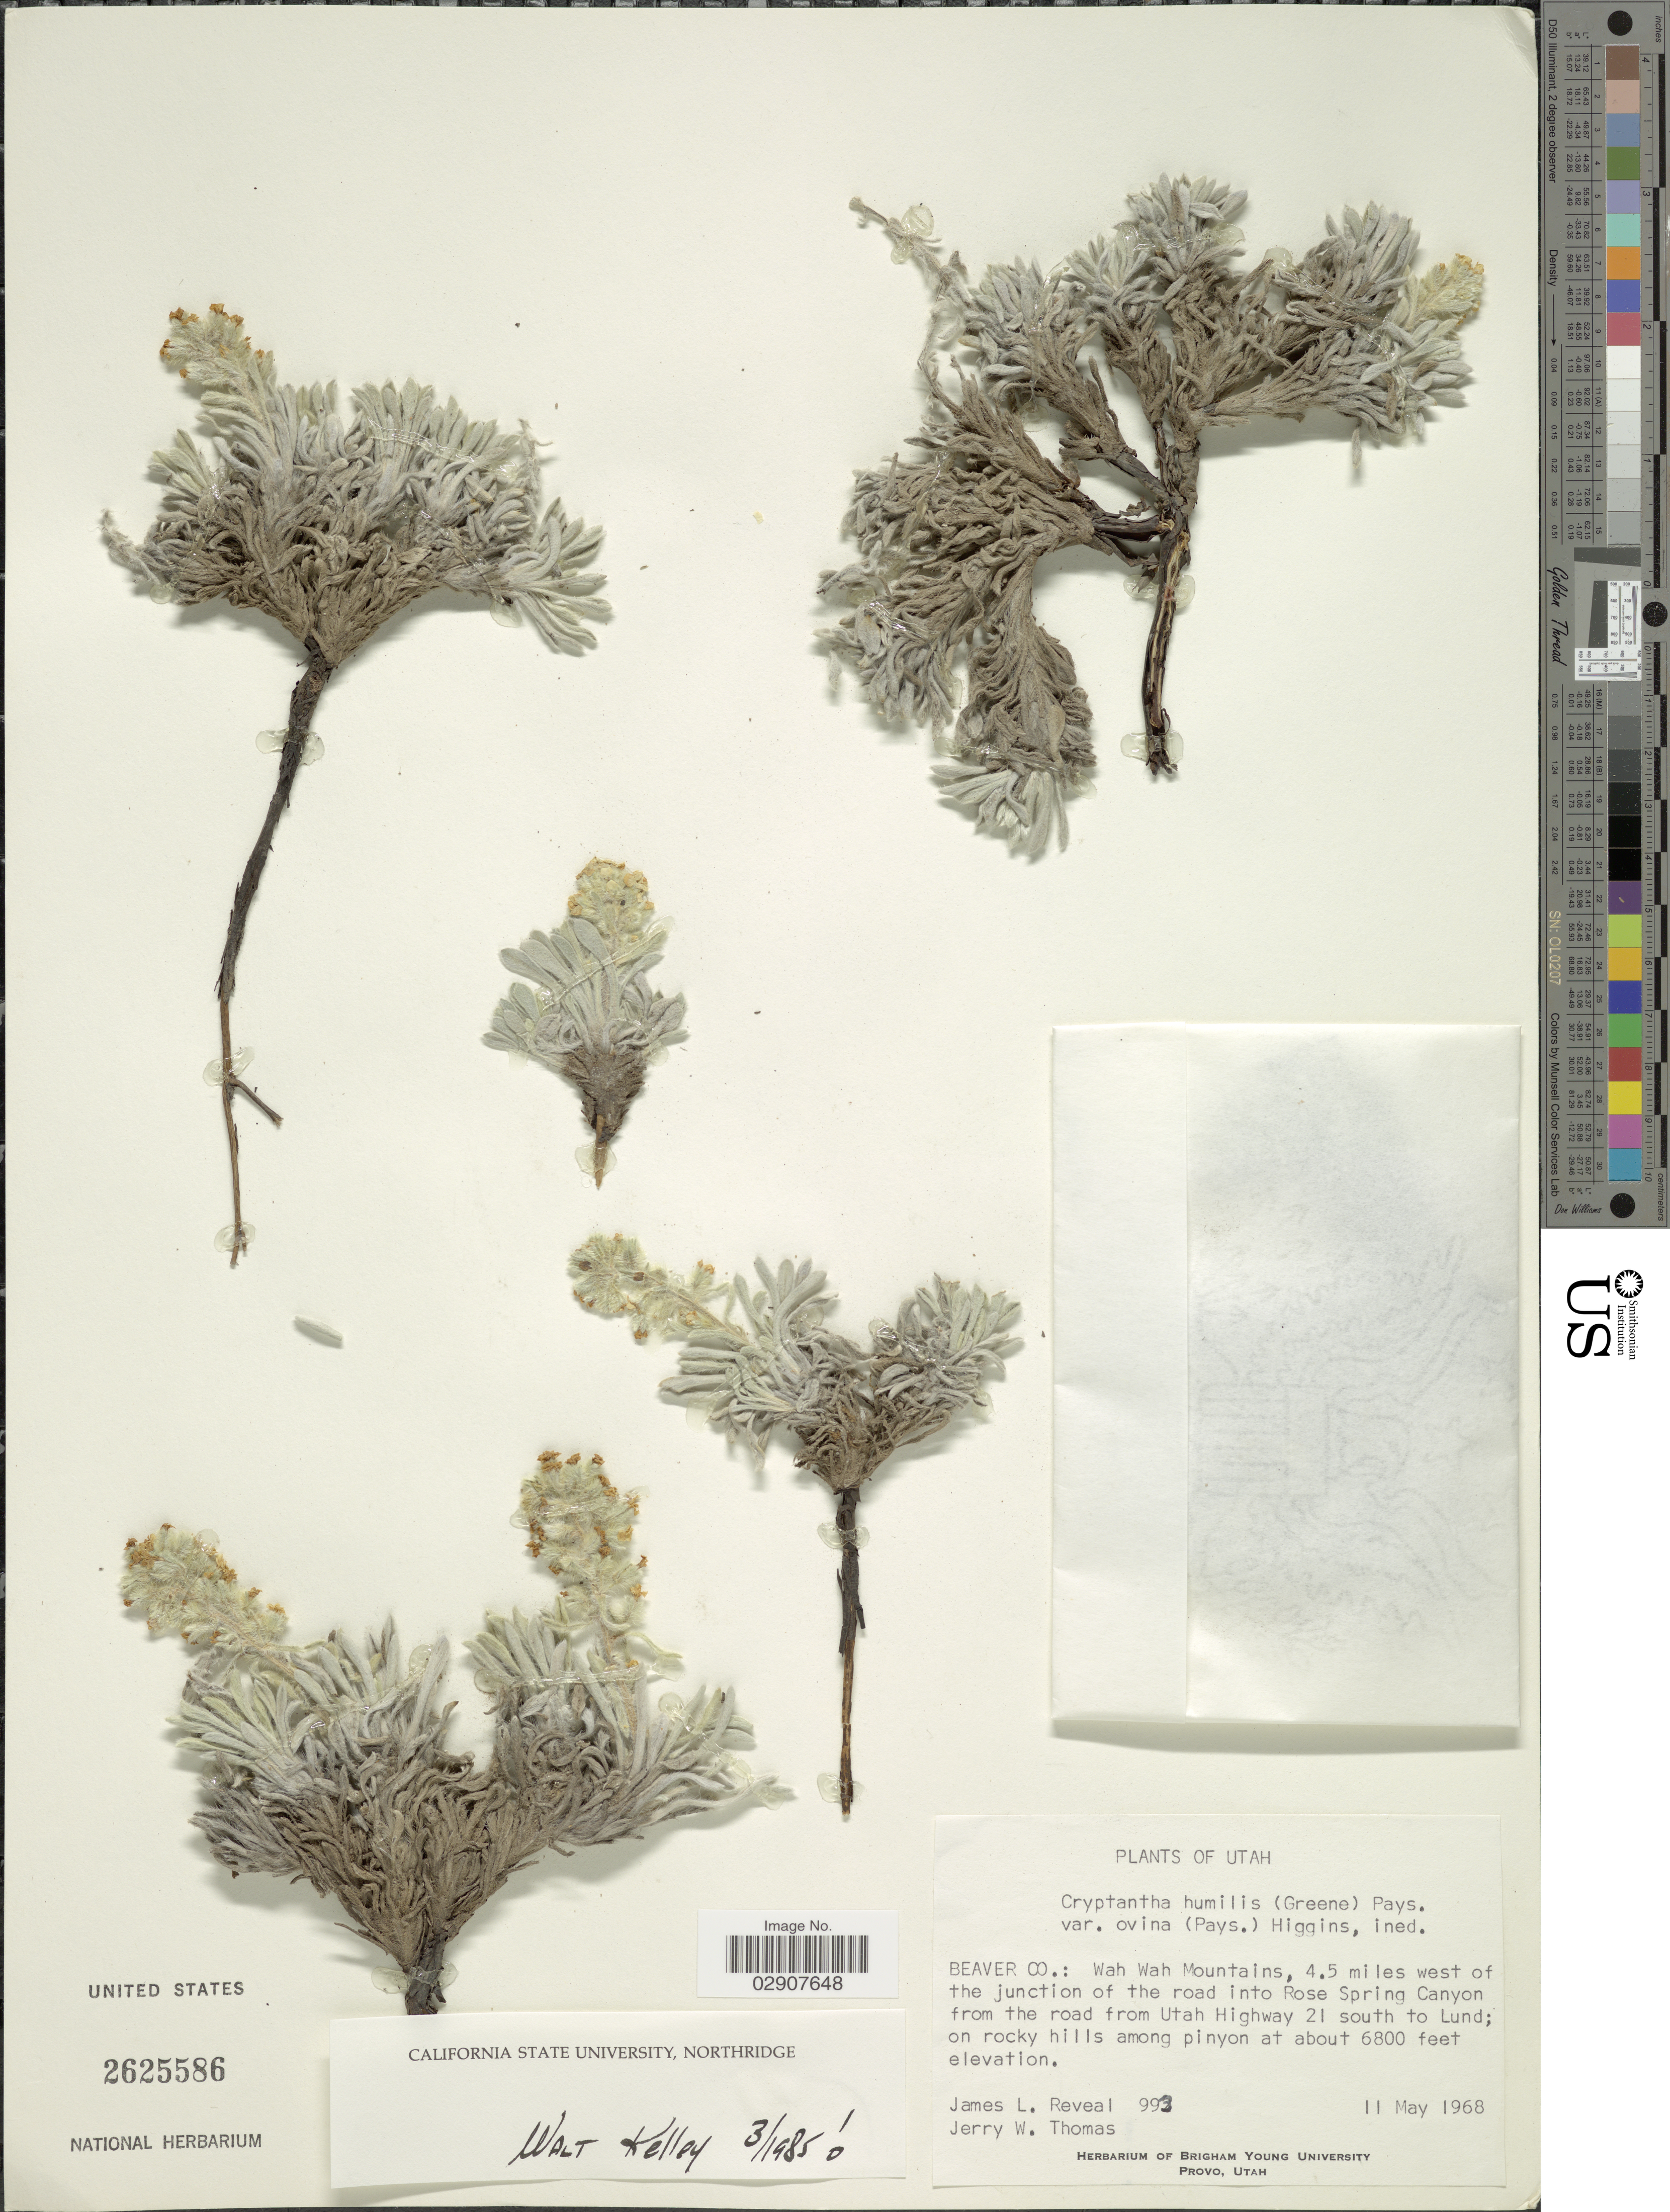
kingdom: Plantae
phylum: Tracheophyta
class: Magnoliopsida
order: Boraginales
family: Boraginaceae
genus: Cryptantha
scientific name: Cryptantha humilis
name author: (Greene) Payson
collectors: J. L. Reveal & J. W. Thomas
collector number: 993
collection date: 1968-05-11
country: United States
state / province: Utah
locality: Beaver Co.: Wah Wah Mountains, 4.5 miles west of the junction of the road into Rose Spring Canyon from the road from Utah Highway 21 south to Lund.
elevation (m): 2073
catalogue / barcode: US 2625586